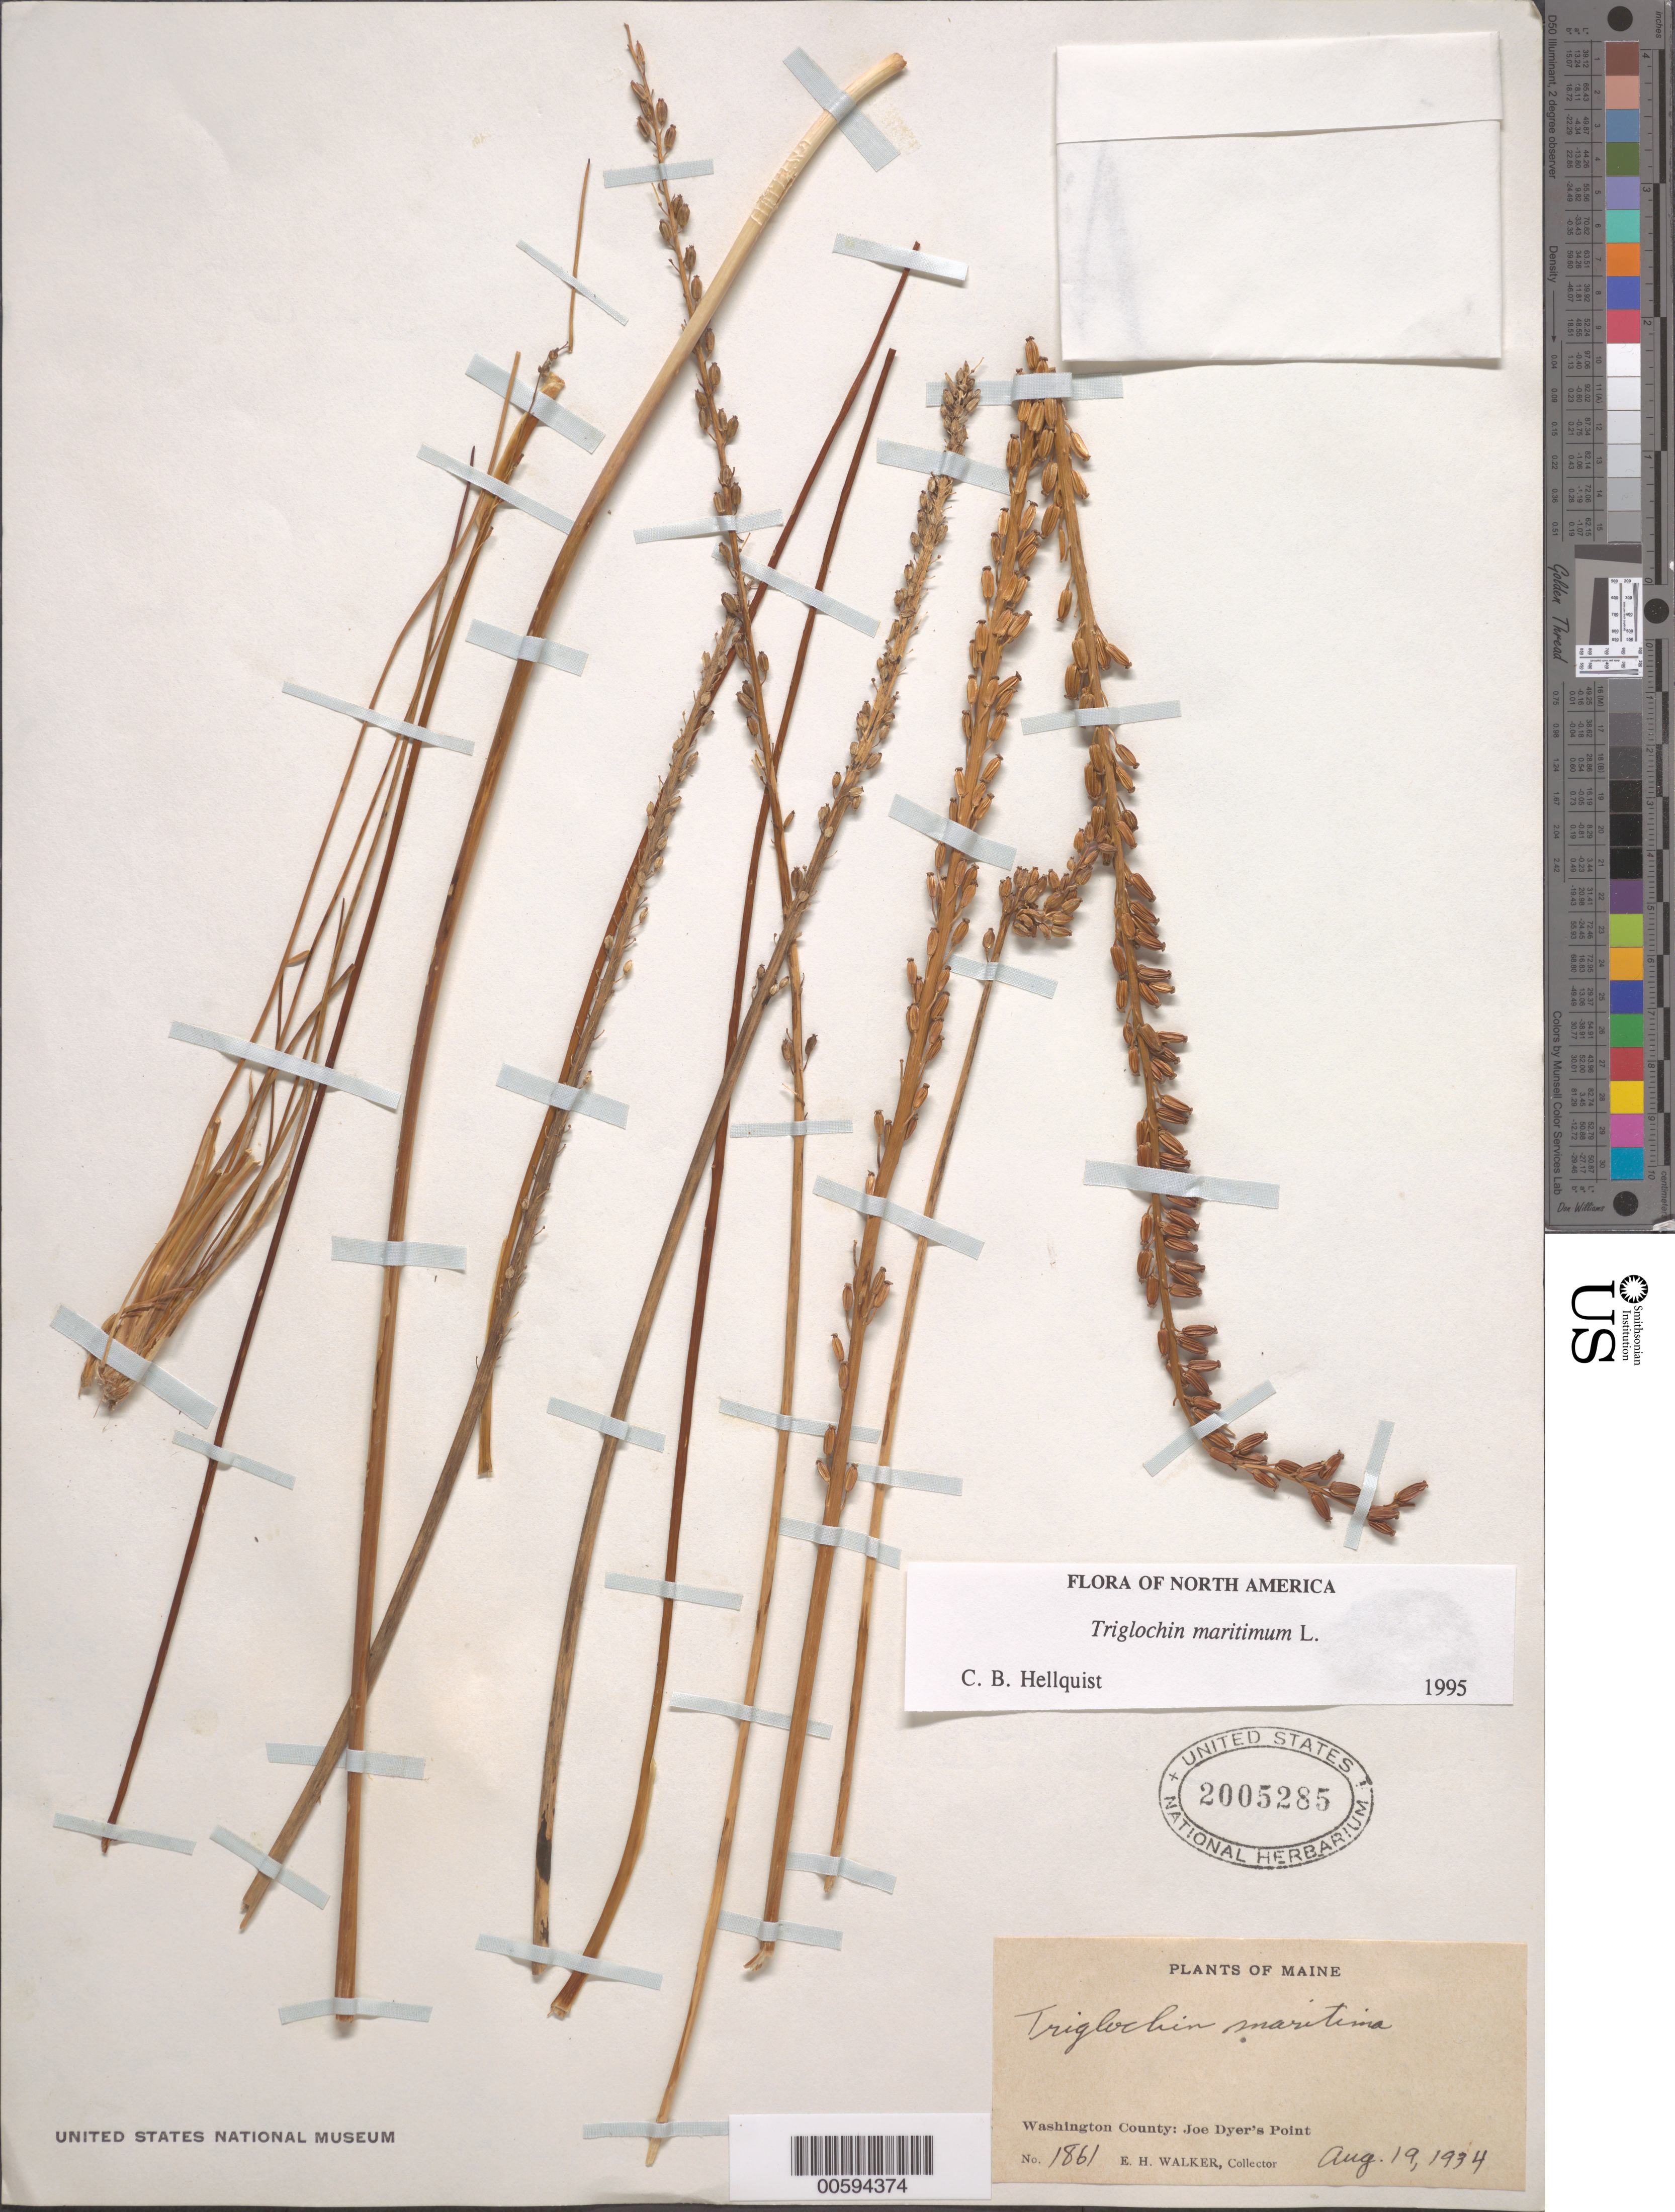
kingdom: Plantae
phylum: Tracheophyta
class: Liliopsida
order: Alismatales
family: Juncaginaceae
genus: Triglochin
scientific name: Triglochin maritima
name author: L.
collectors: E. H. Walker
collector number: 1861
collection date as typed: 19 Aug 1934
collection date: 1934-08-19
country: United States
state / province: Maine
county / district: Washington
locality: Joe Dyer's Point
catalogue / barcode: US 1861